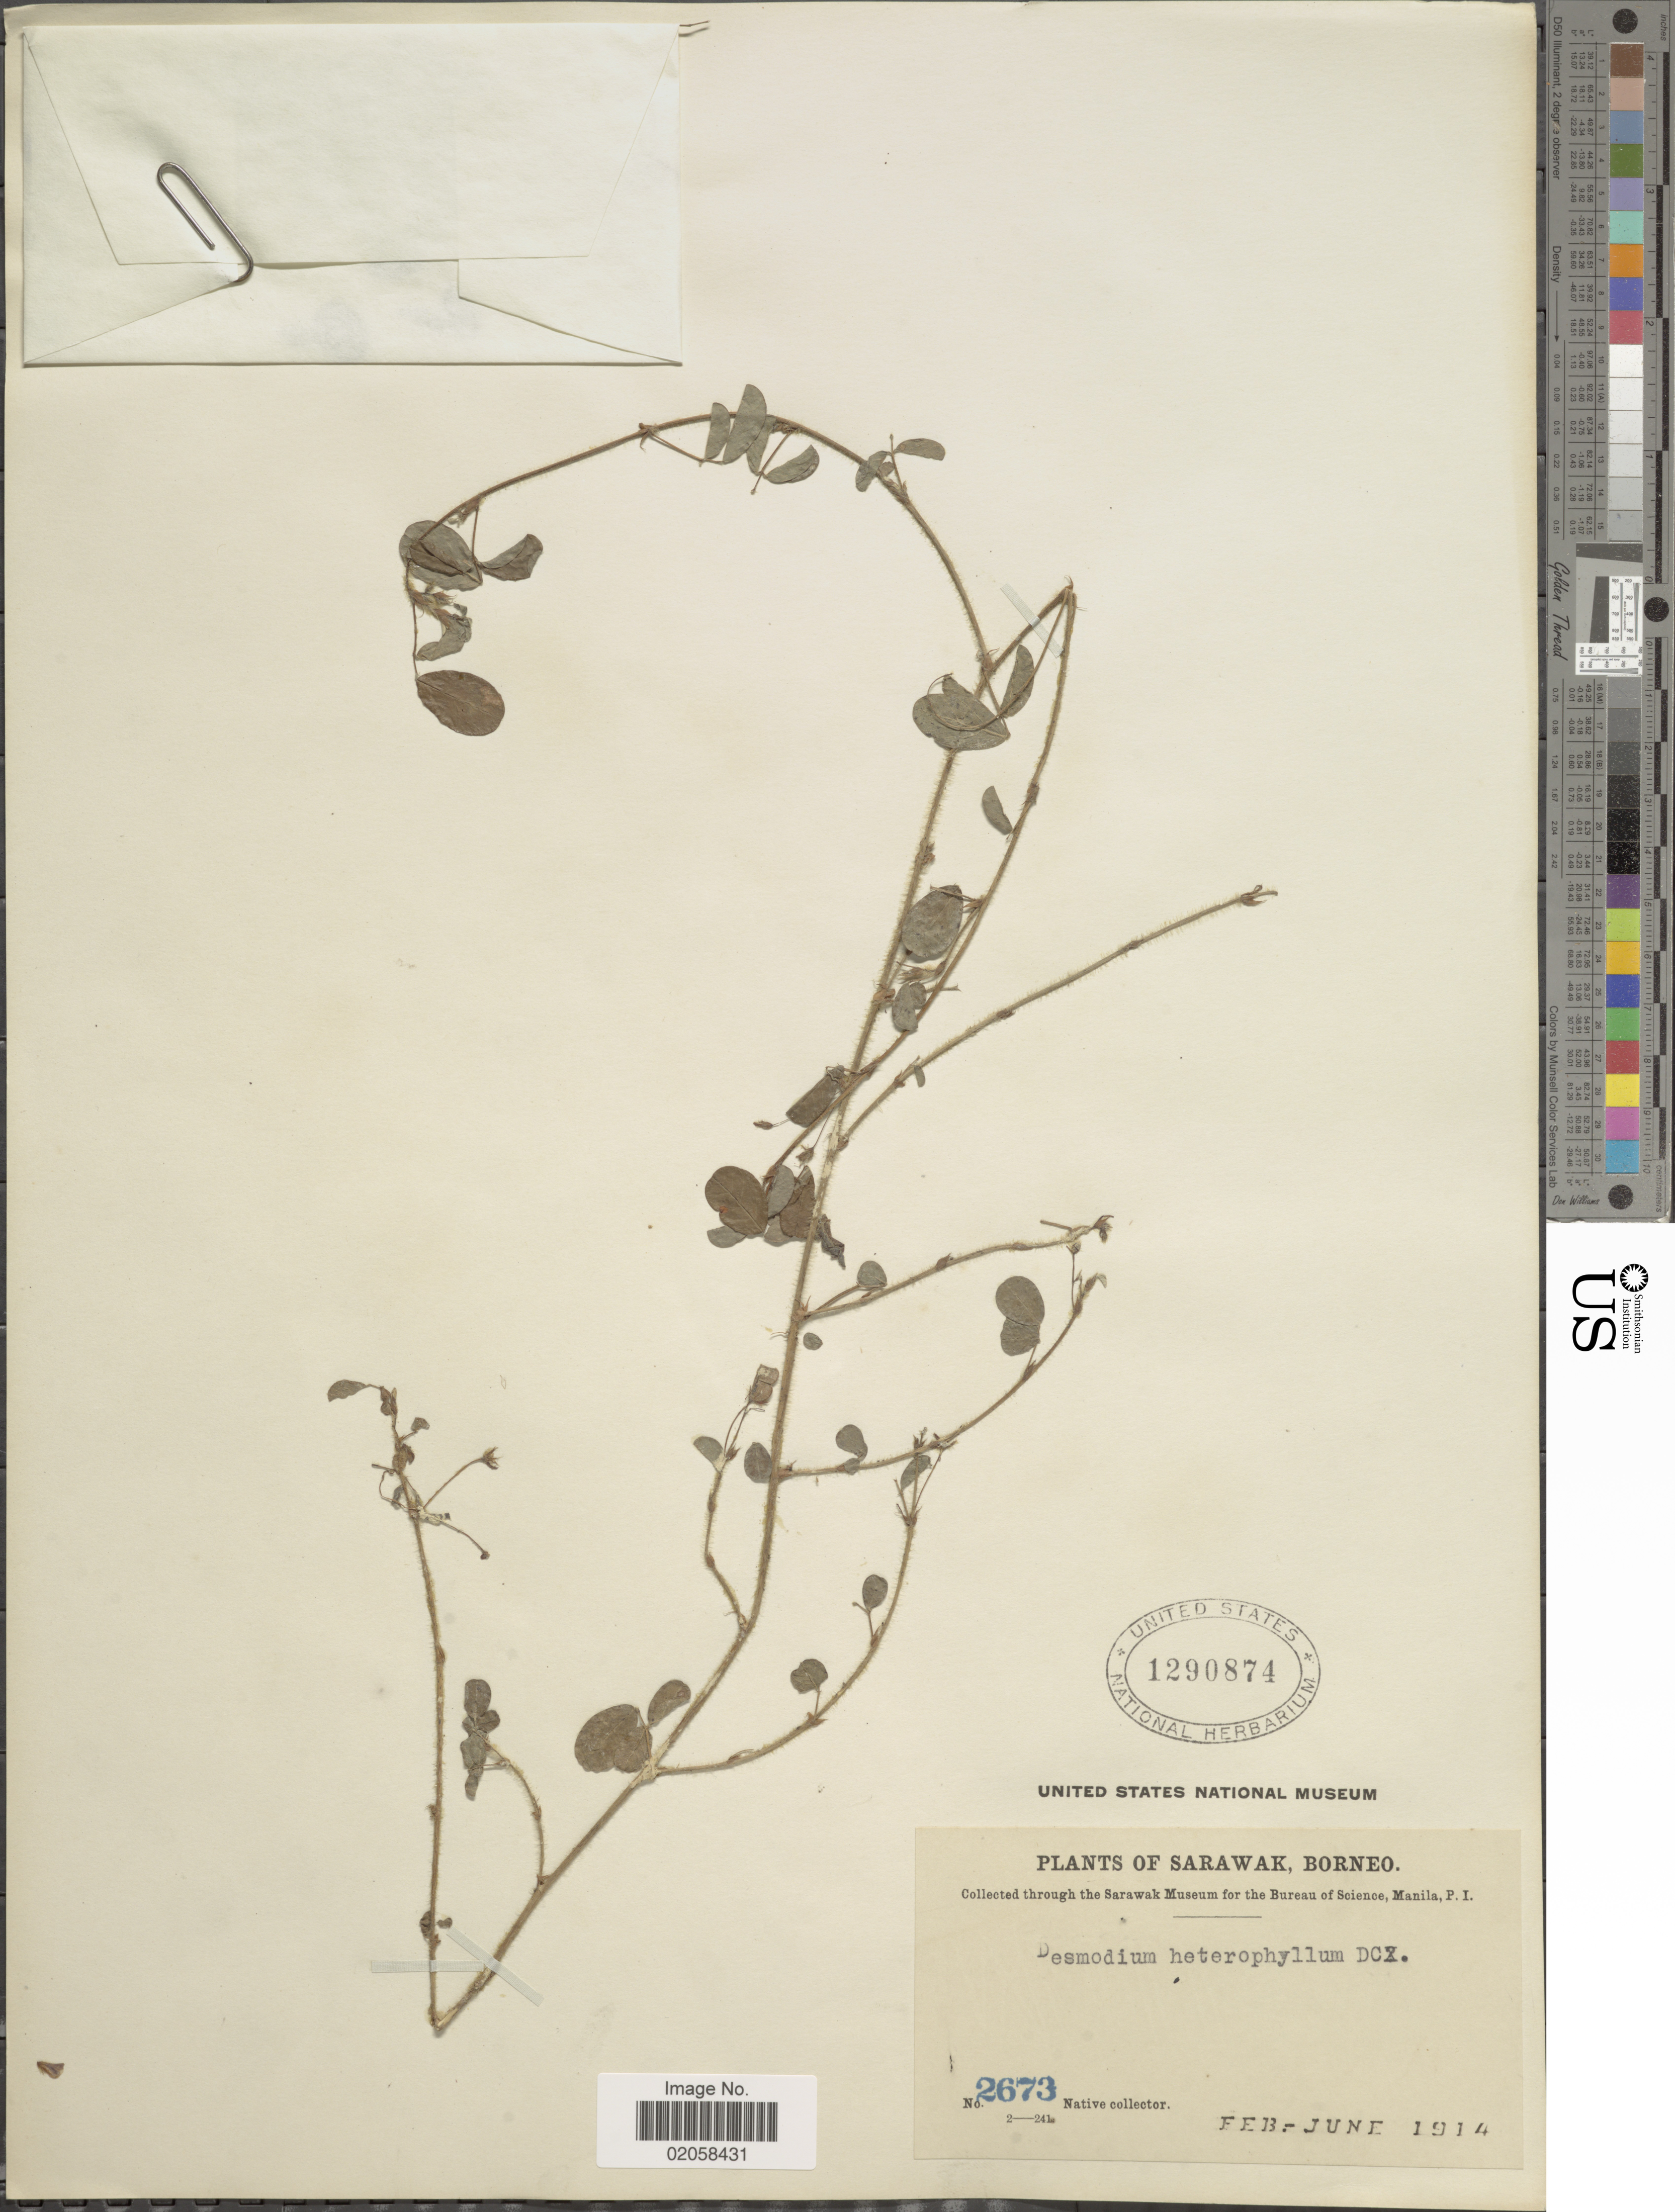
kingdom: Plantae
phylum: Tracheophyta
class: Magnoliopsida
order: Fabales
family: Fabaceae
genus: Grona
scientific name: Grona heterophylla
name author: (Willd.) H. Ohashi & K. Ohashi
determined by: Strong, Mark T., (BOT), Smithsonian Institution - National Museum of Natural History (UNITED STATES)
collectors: Native collector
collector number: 2673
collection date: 1914-02/1914-06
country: Malaysia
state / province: Sarawak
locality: Borneo.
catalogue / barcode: US 1290874